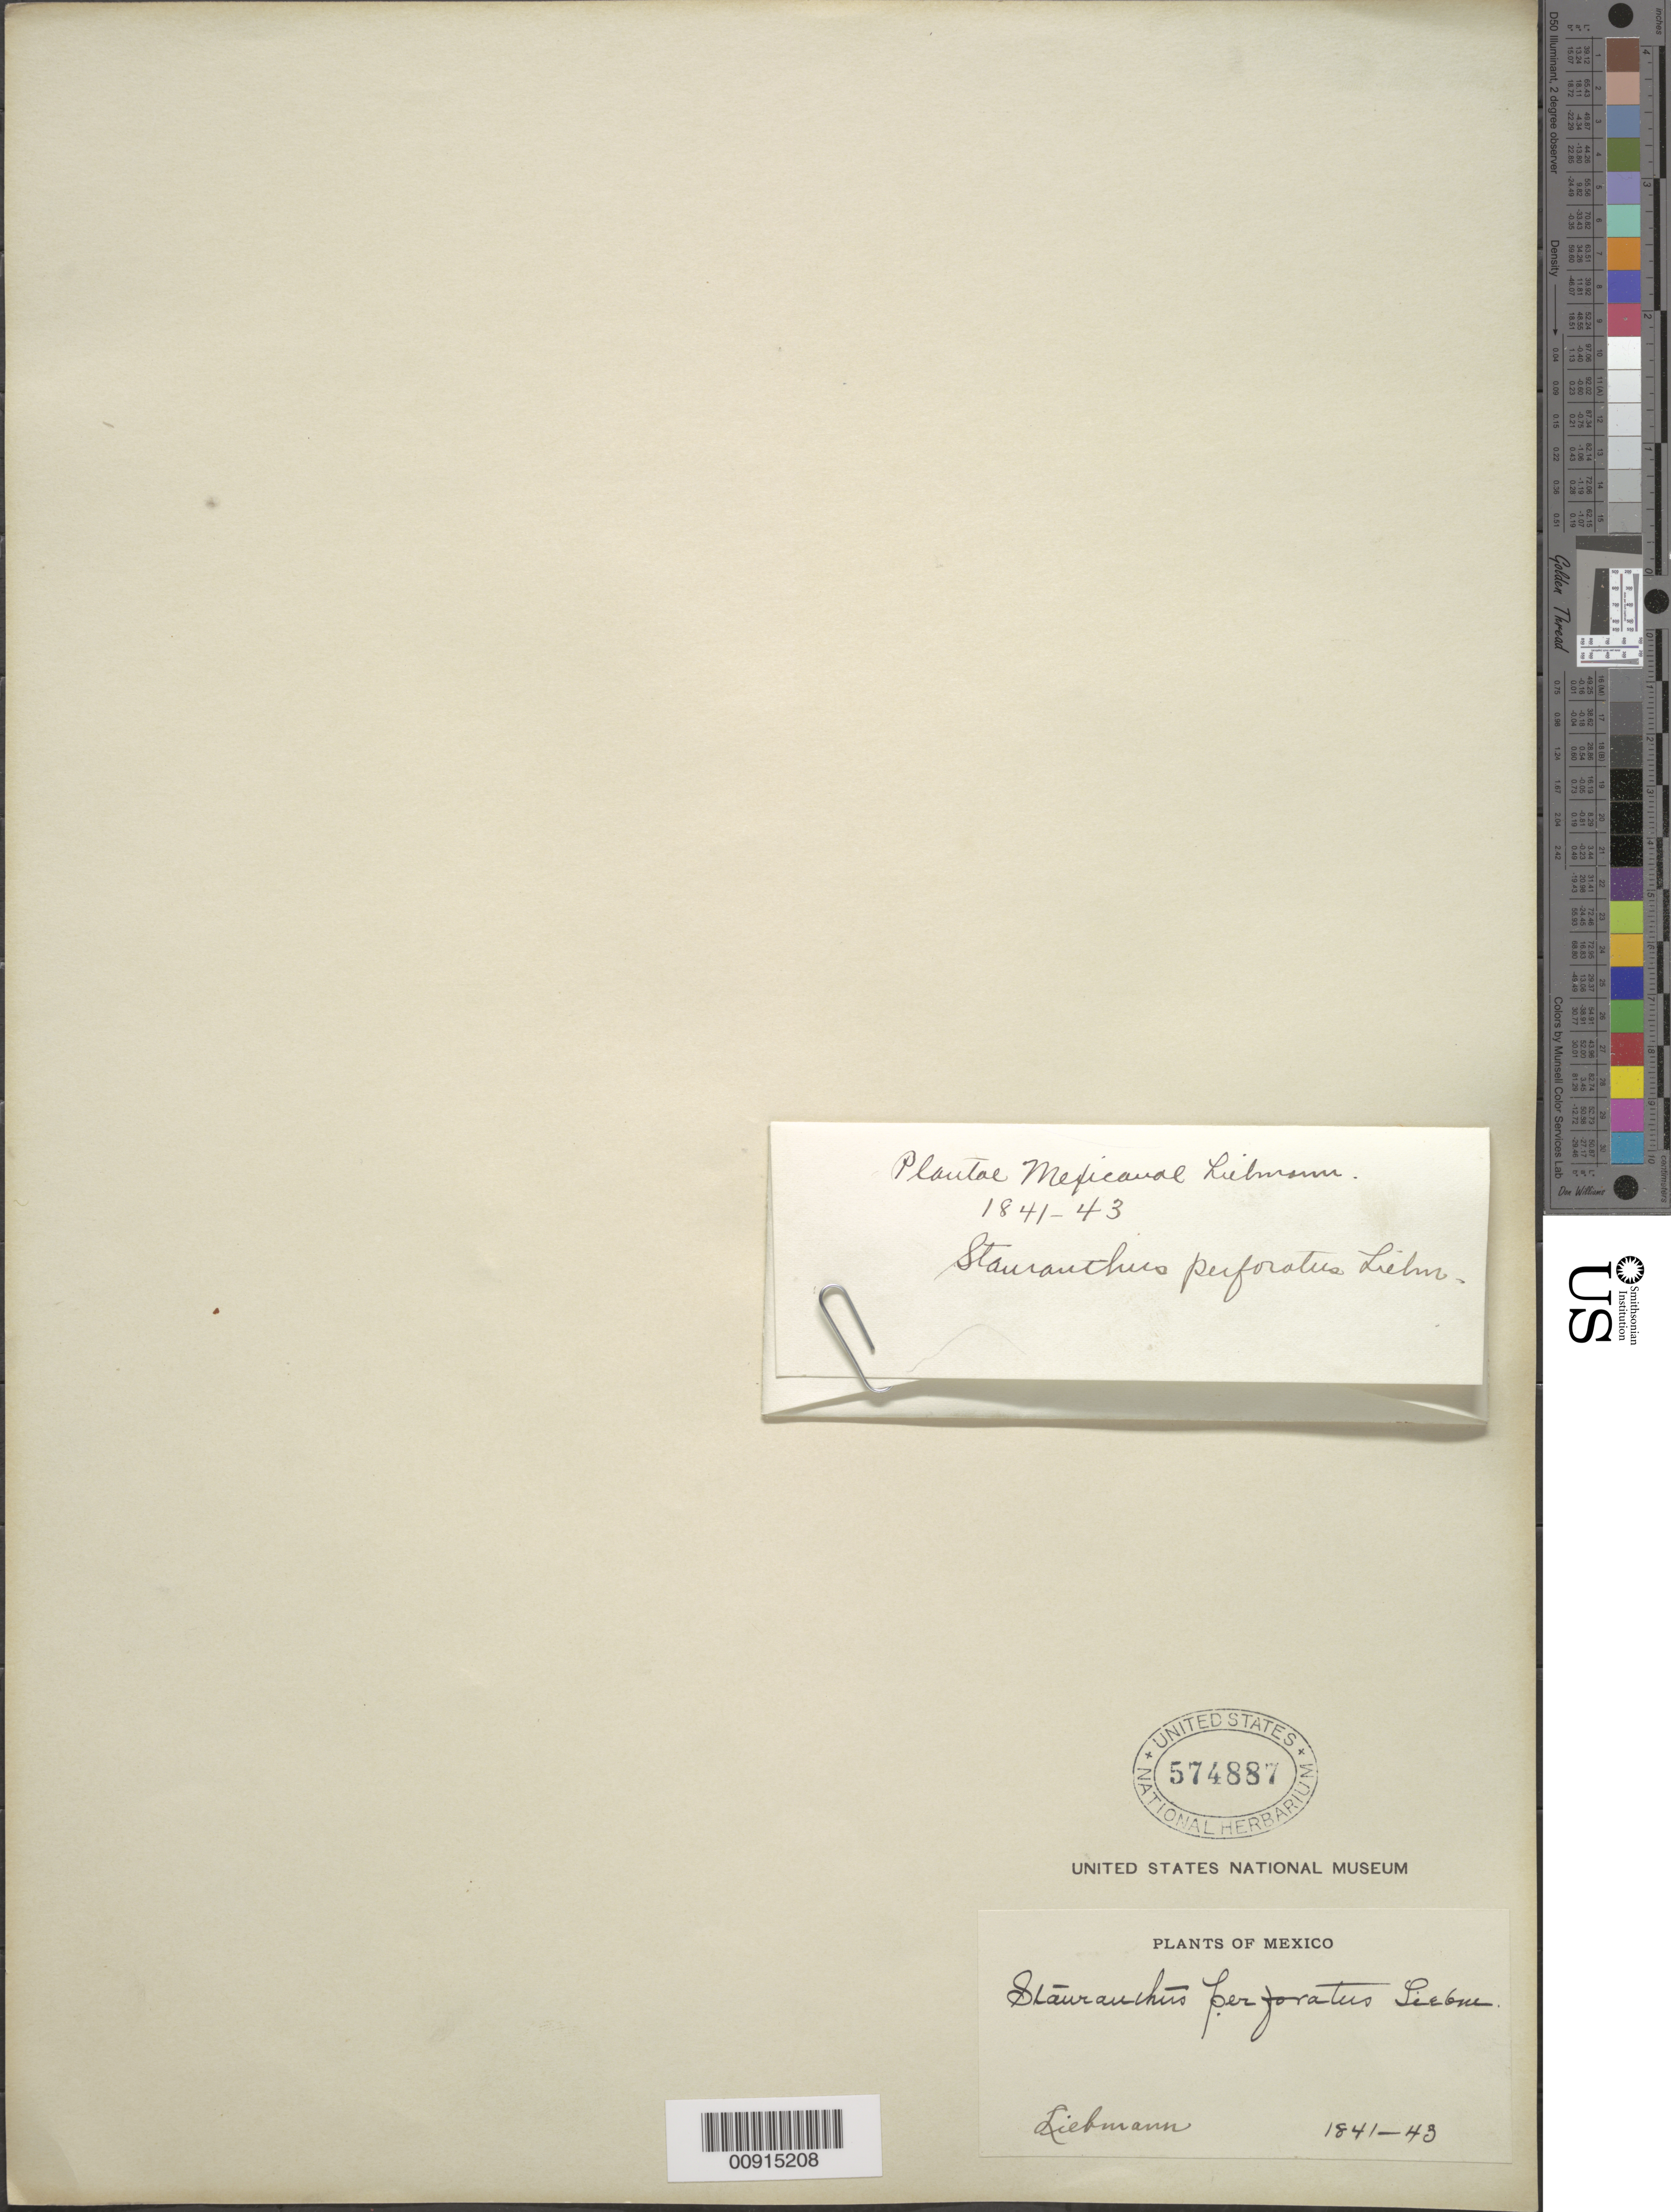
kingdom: Plantae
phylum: Tracheophyta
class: Magnoliopsida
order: Sapindales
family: Rutaceae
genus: Stauranthus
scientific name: Stauranthus perforatus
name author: Liebm.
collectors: F. M. Liebmann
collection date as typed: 1841 to -- --- 1843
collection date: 1841/1843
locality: México.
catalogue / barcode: US 574887